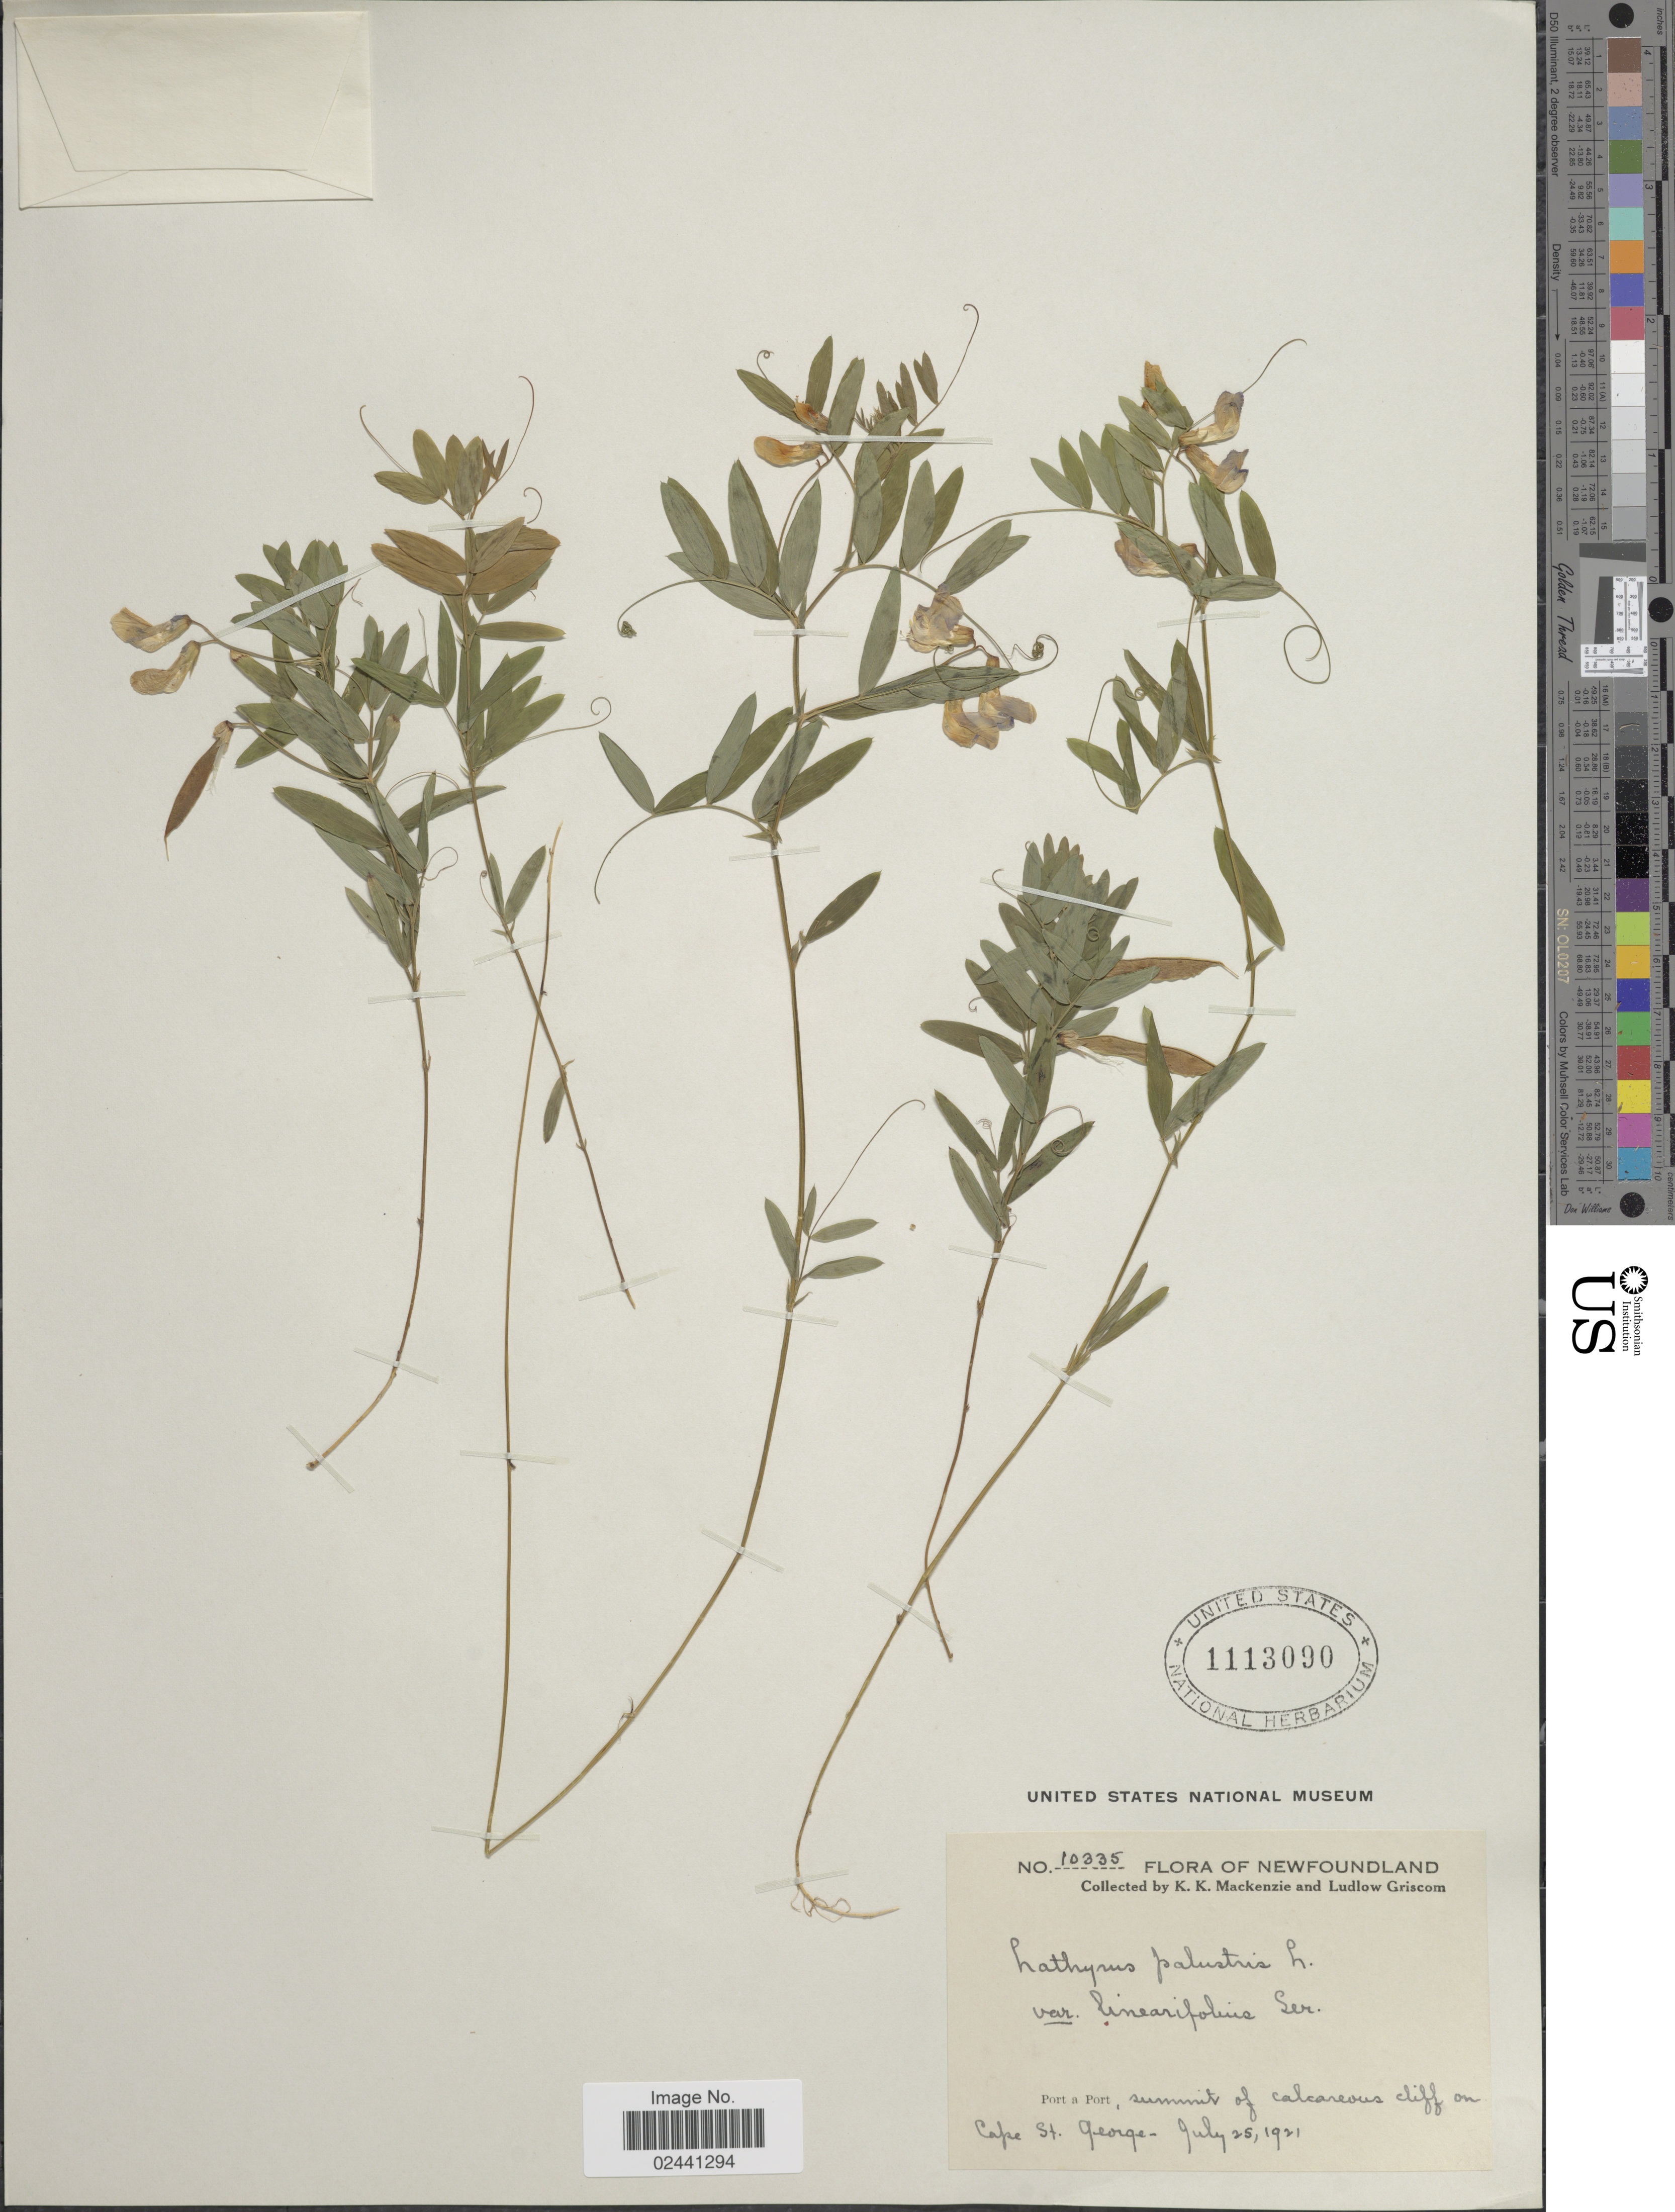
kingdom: Plantae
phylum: Tracheophyta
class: Magnoliopsida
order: Fabales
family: Fabaceae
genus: Lathyrus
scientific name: Lathyrus palustris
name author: L.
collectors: K. K. Mackenzie & L. Griscom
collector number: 10335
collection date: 1921-07-25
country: Canada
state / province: Newfoundland and Labrador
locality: Port a Port, Cape St. George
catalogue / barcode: US 1113090